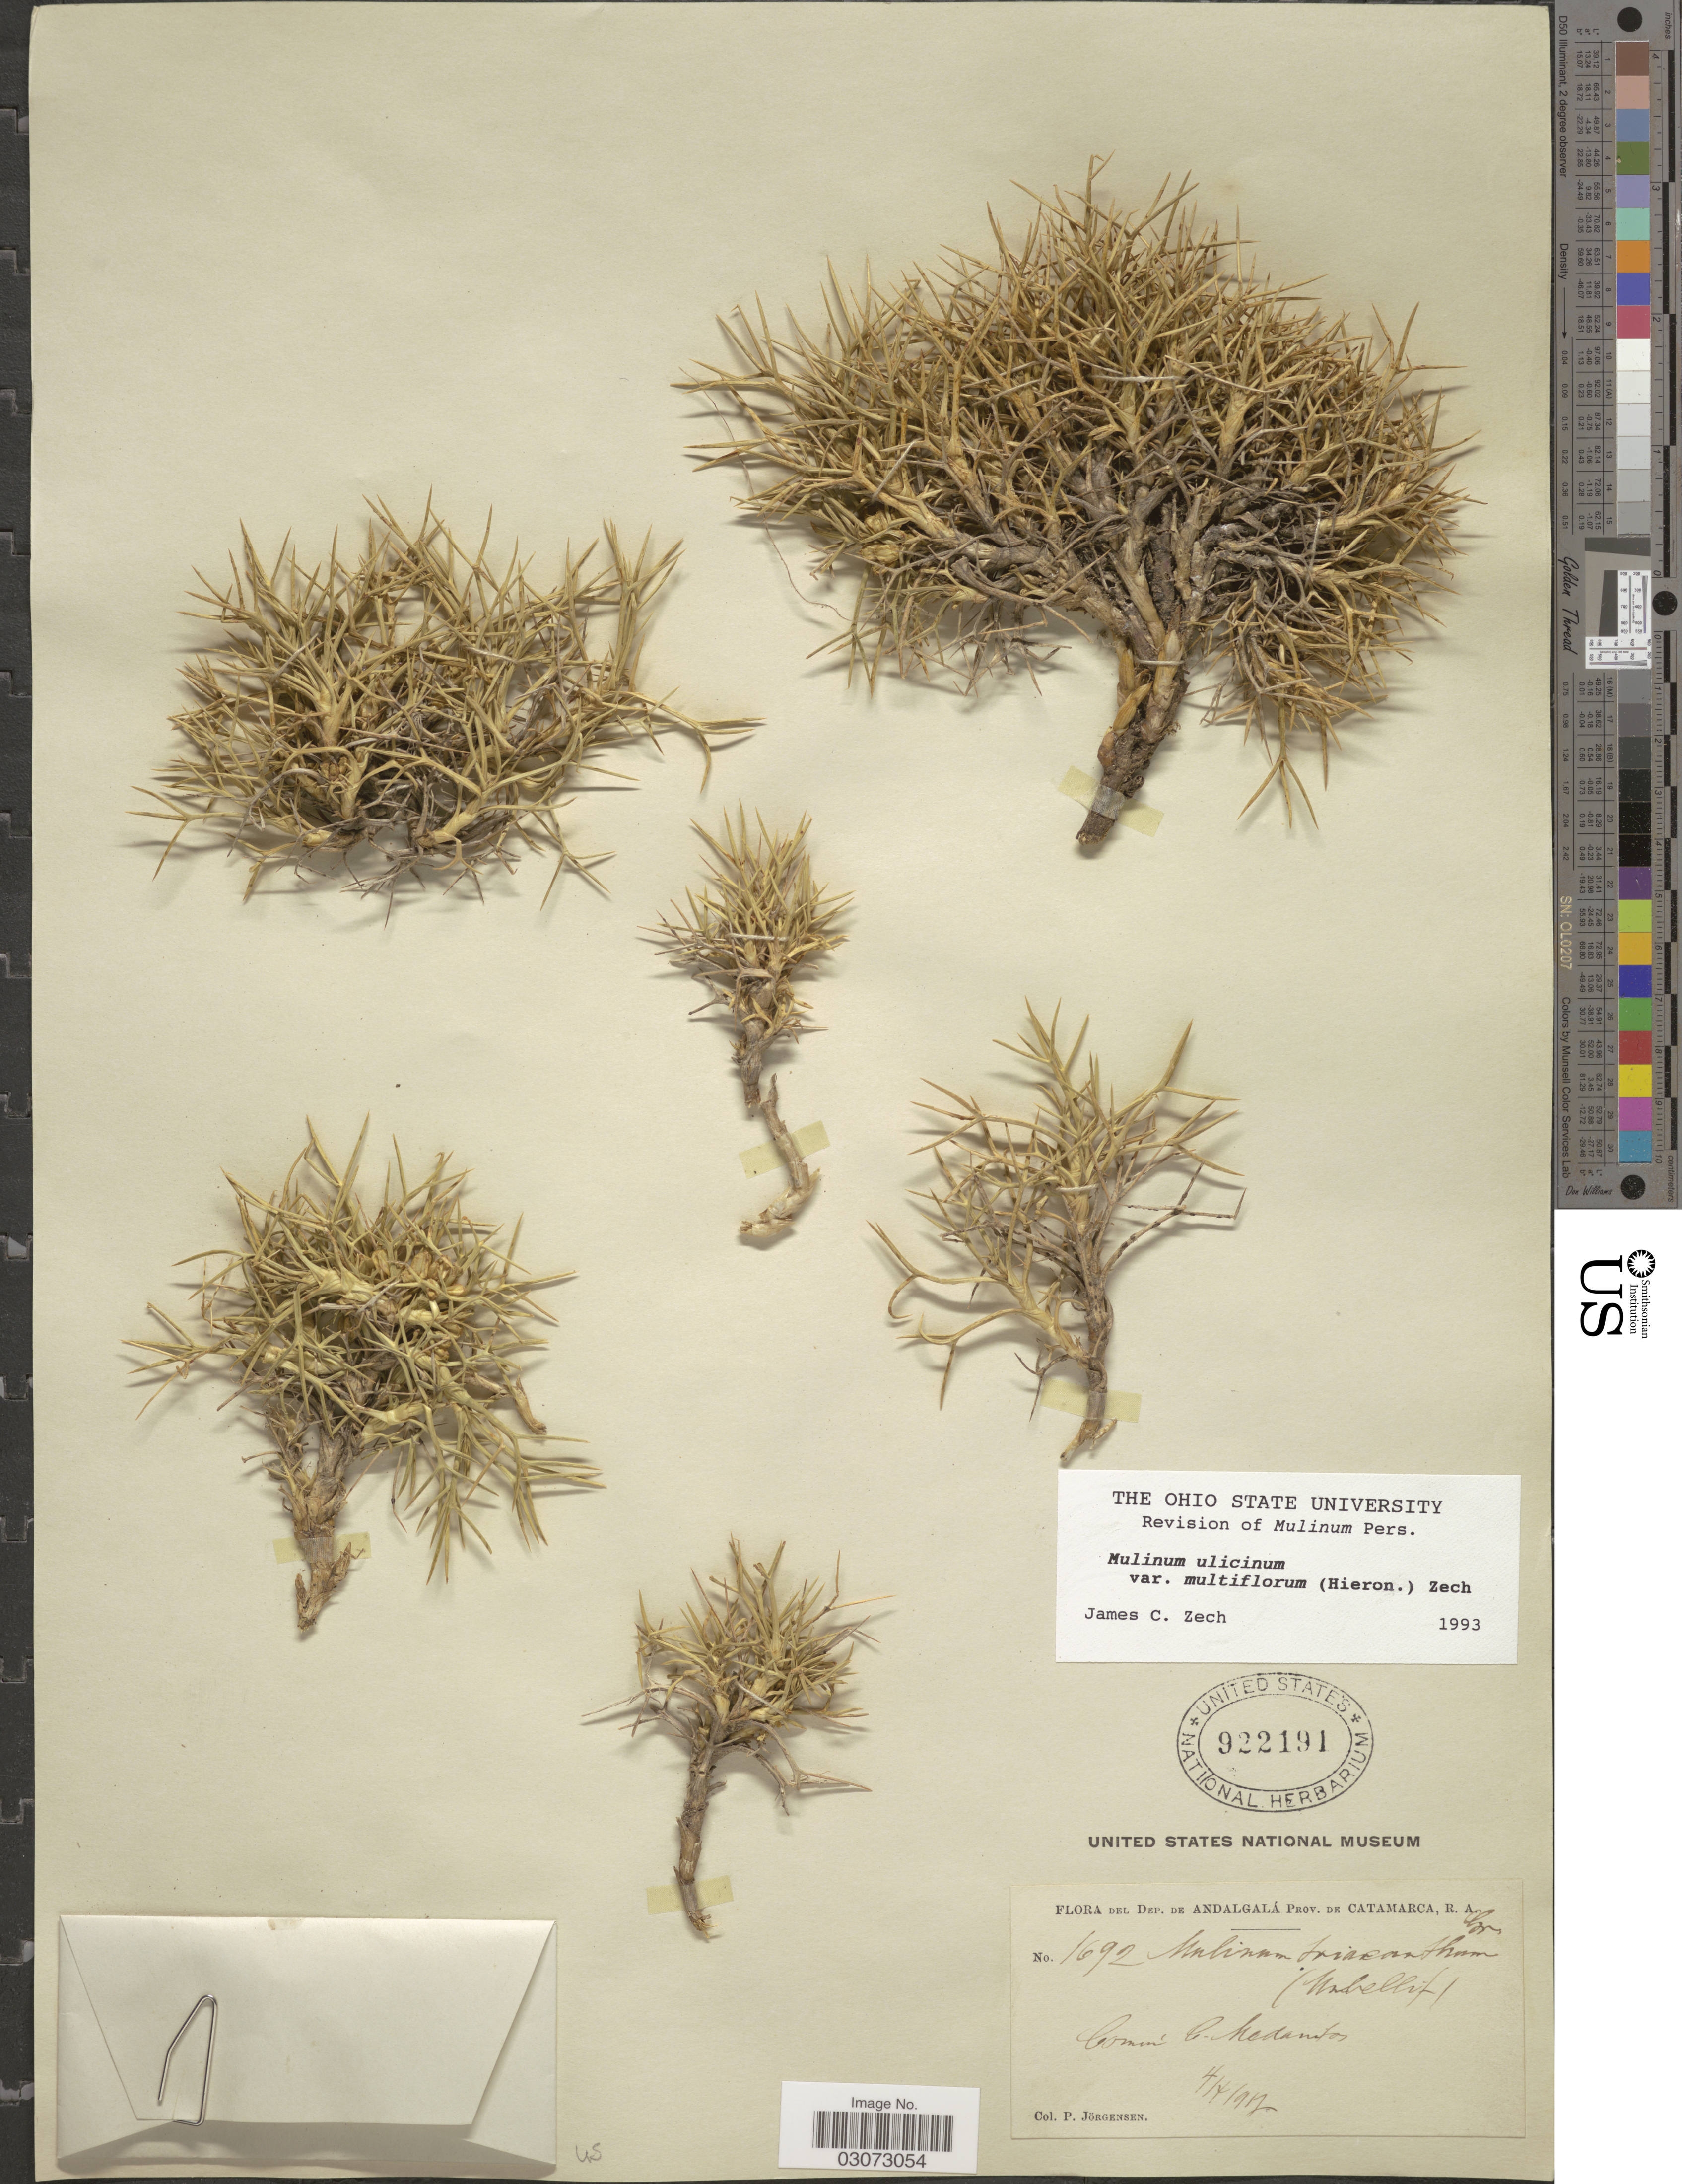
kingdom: Plantae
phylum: Tracheophyta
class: Magnoliopsida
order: Apiales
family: Apiaceae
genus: Mulinum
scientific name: Mulinum ulicinum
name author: Gillet & Hook.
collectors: P. Jurgensen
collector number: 1692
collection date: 1917-07-04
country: Argentina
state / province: Catamarca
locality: Dep. de Andagalá. Prov. de Catamarca, R. A. Comun C. Medanitos.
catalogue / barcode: US 922191